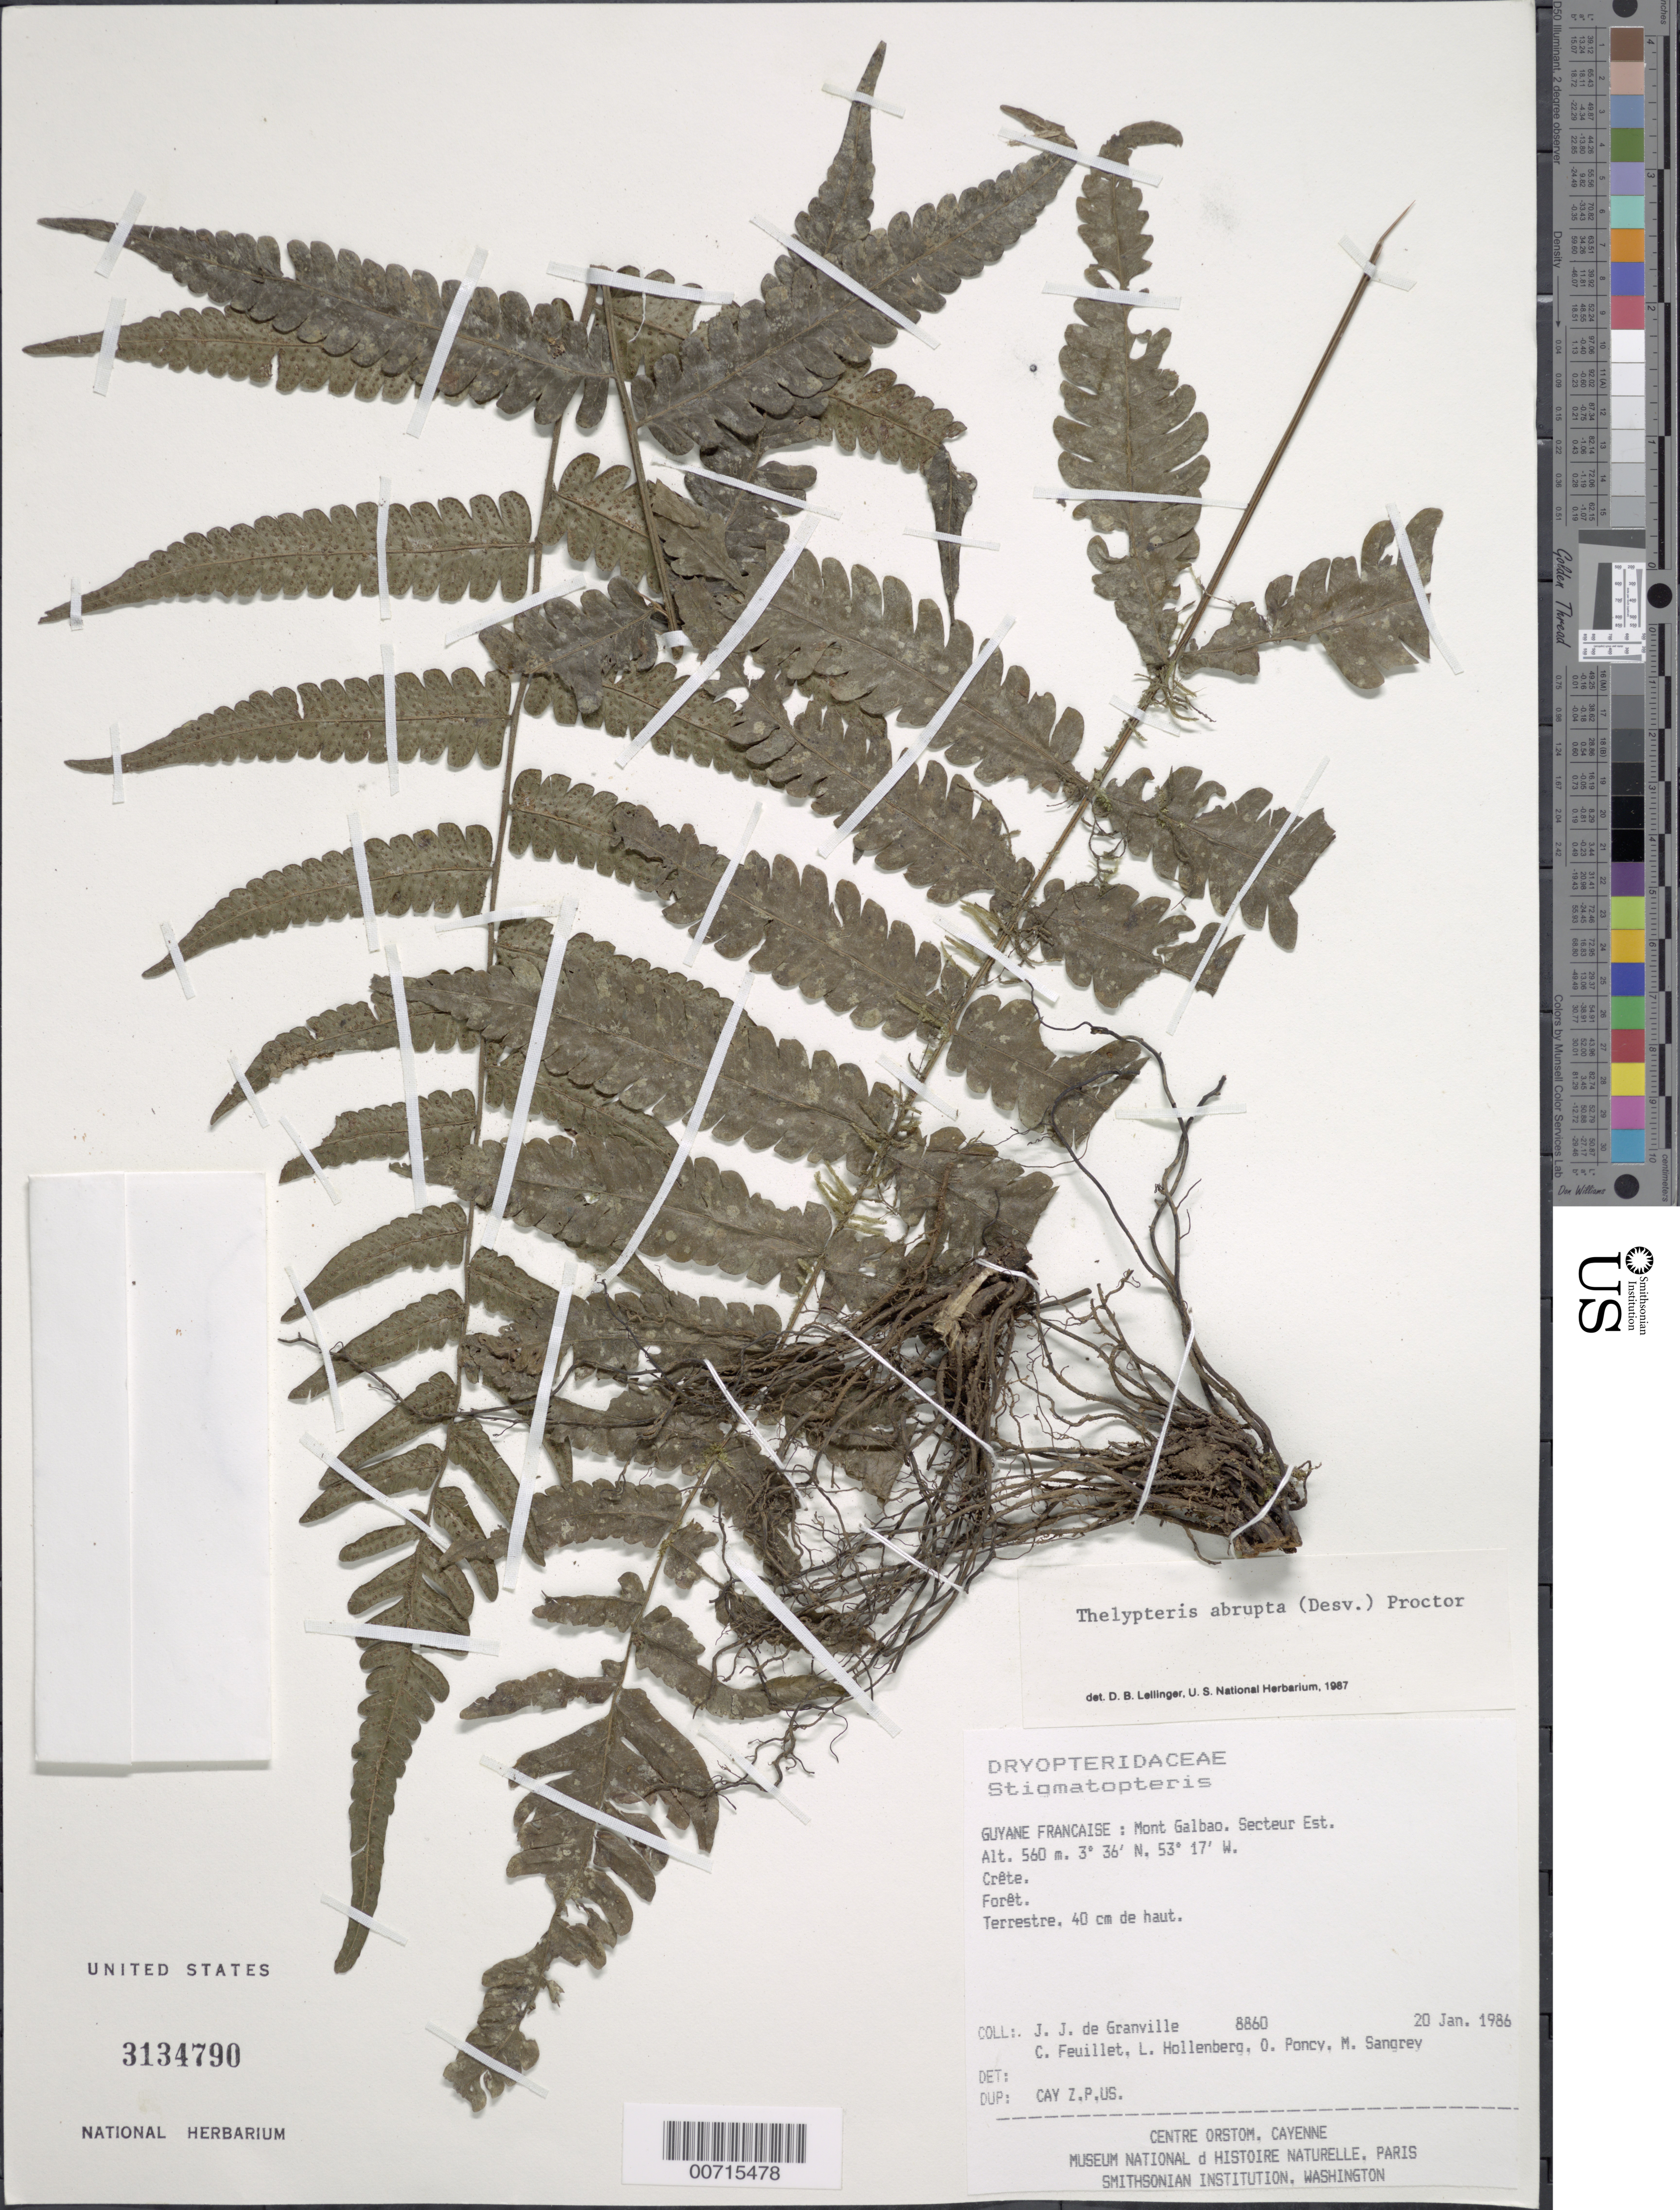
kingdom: Plantae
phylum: Tracheophyta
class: Polypodiopsida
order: Polypodiales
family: Thelypteridaceae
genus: Goniopteris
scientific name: Goniopteris abrupta (Desv.) comb. nov., ined 2015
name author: (Desv.)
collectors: J.-J. de Granville, C. Feuillet, L. Hollenberg, O. Poncy & M. S. Sangrey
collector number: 8860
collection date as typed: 20-Jan-86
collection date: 1986-01-20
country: French Guiana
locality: Mont Galbao. Secteur Est. Crête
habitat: Forêt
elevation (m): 560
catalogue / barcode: US 3134790